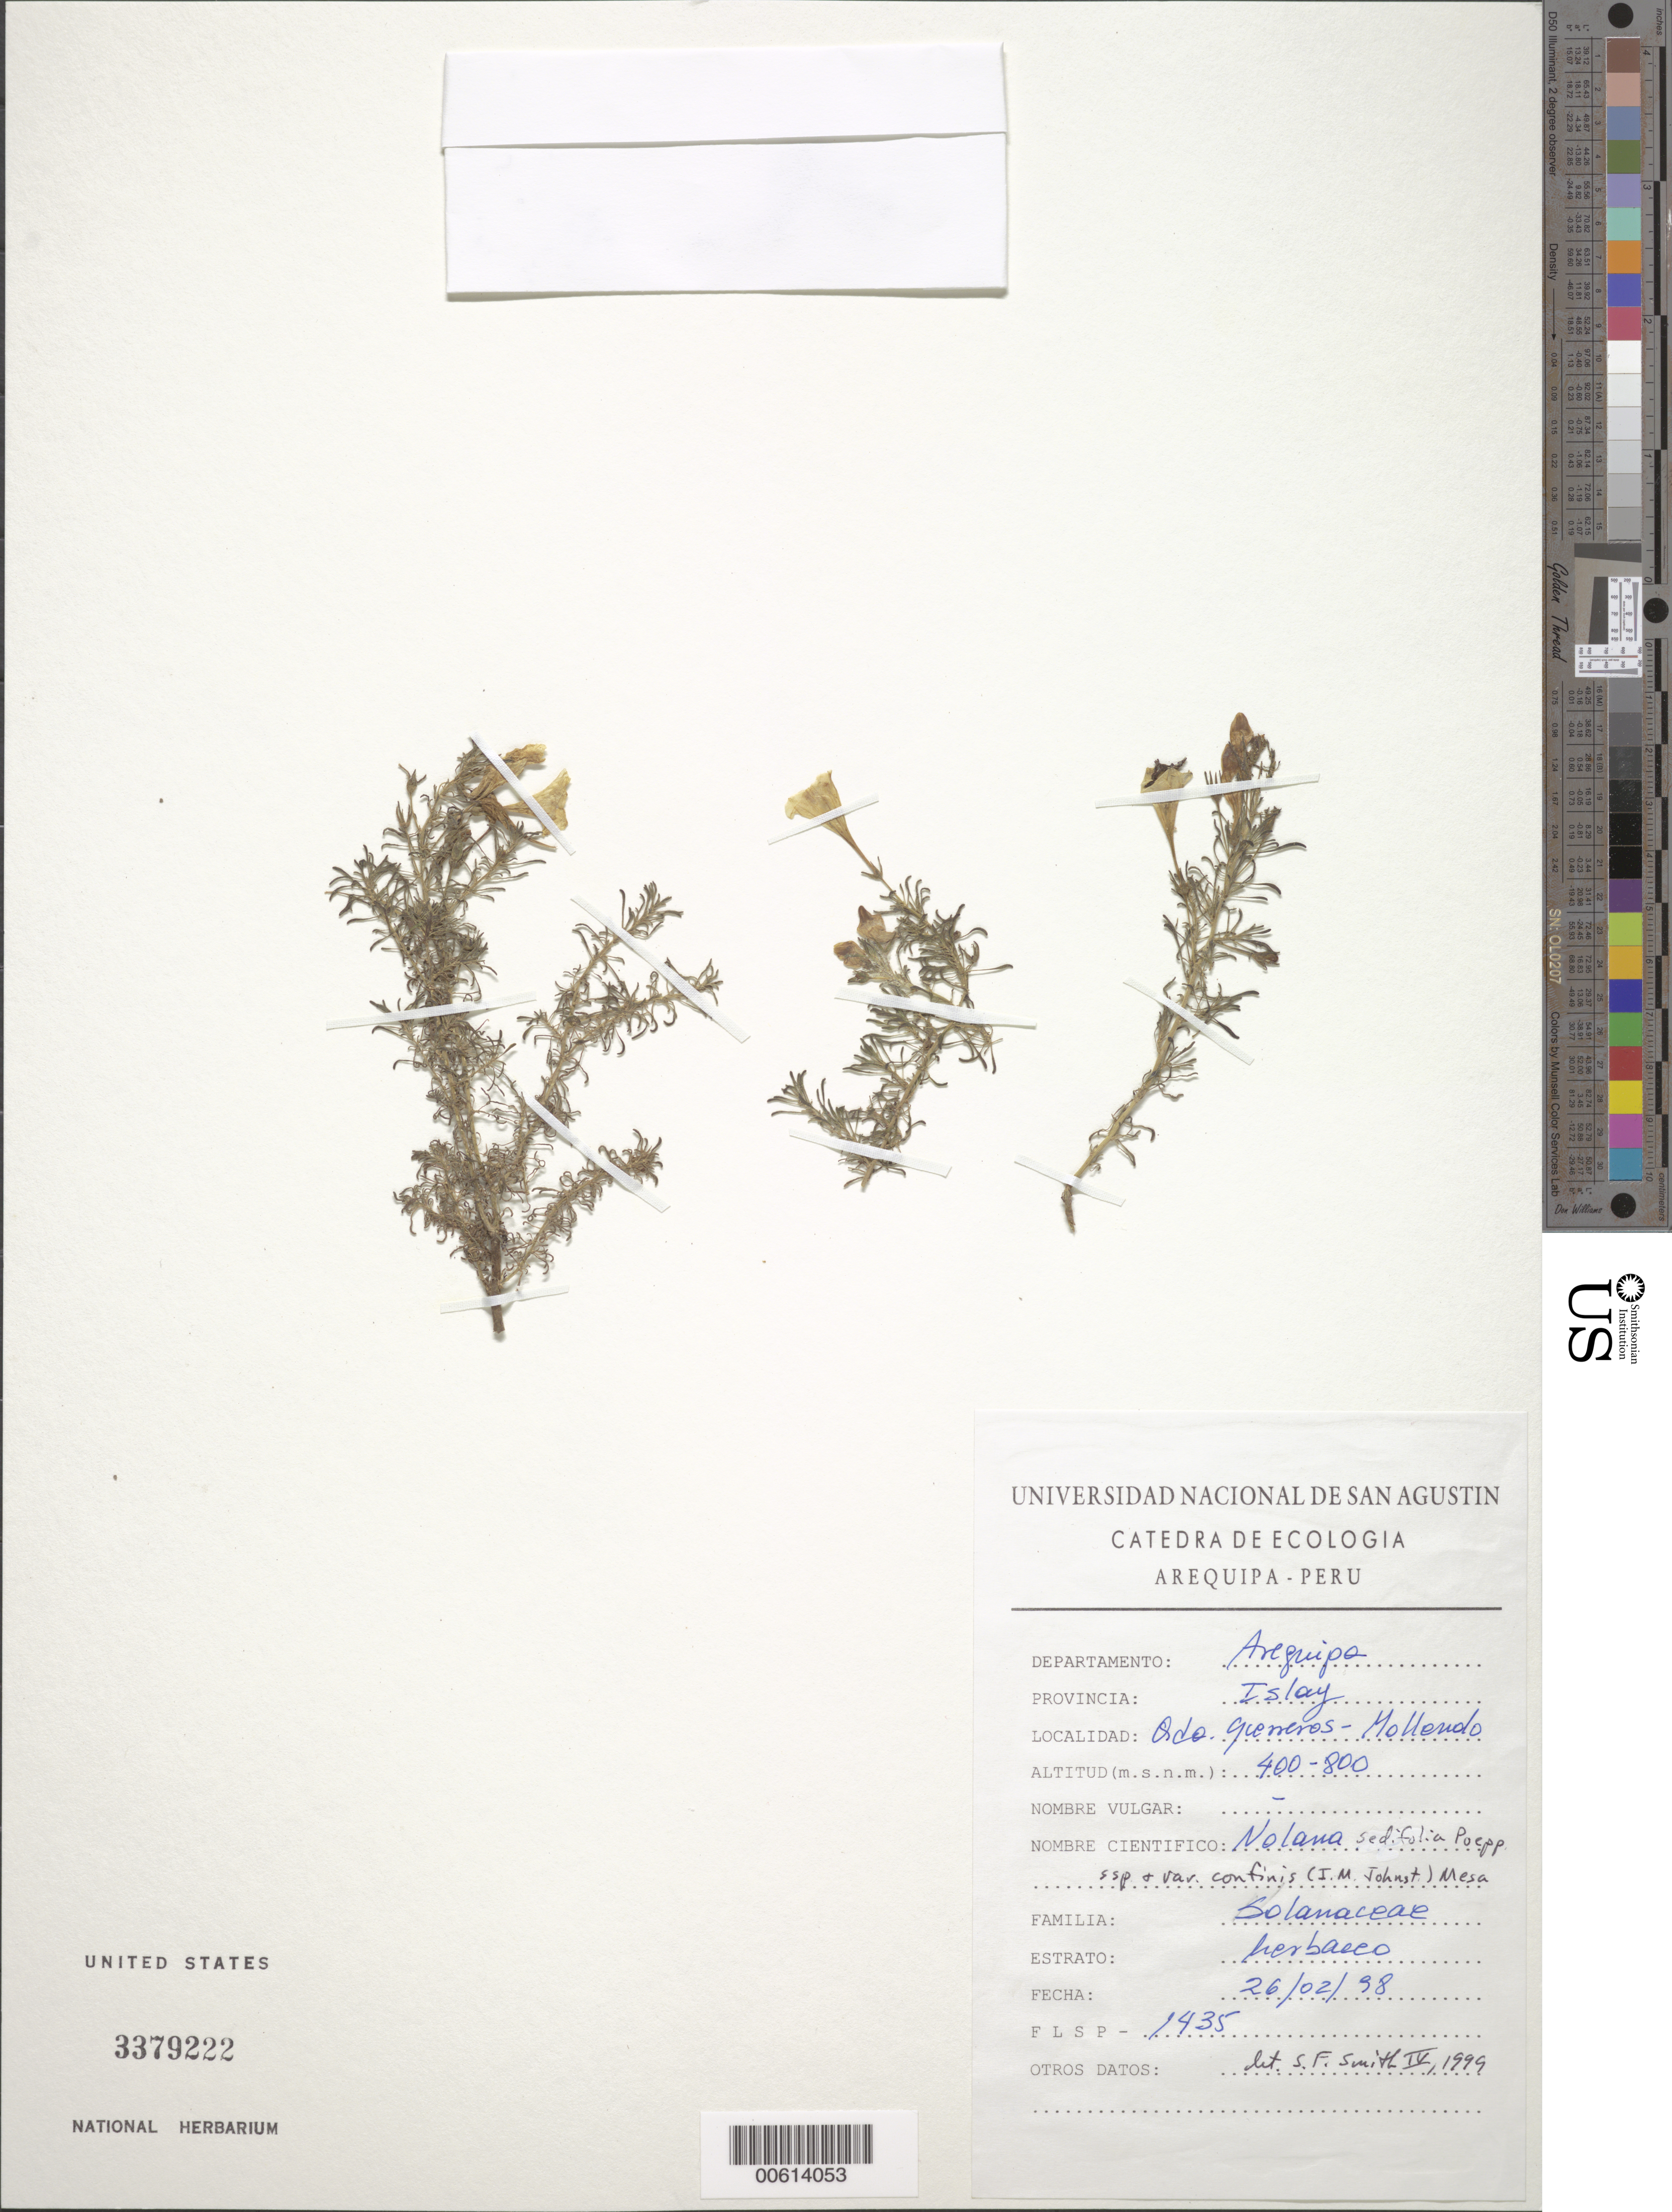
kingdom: Plantae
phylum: Tracheophyta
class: Magnoliopsida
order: Solanales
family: Solanaceae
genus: Nolana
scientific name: Nolana sedifolia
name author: Poepp.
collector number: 1435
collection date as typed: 26 Feb 1998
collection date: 1998-02-26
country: Peru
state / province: Arequipa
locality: Islay, Oda [?] Guerreros - Mollendo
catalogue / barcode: US 3379222